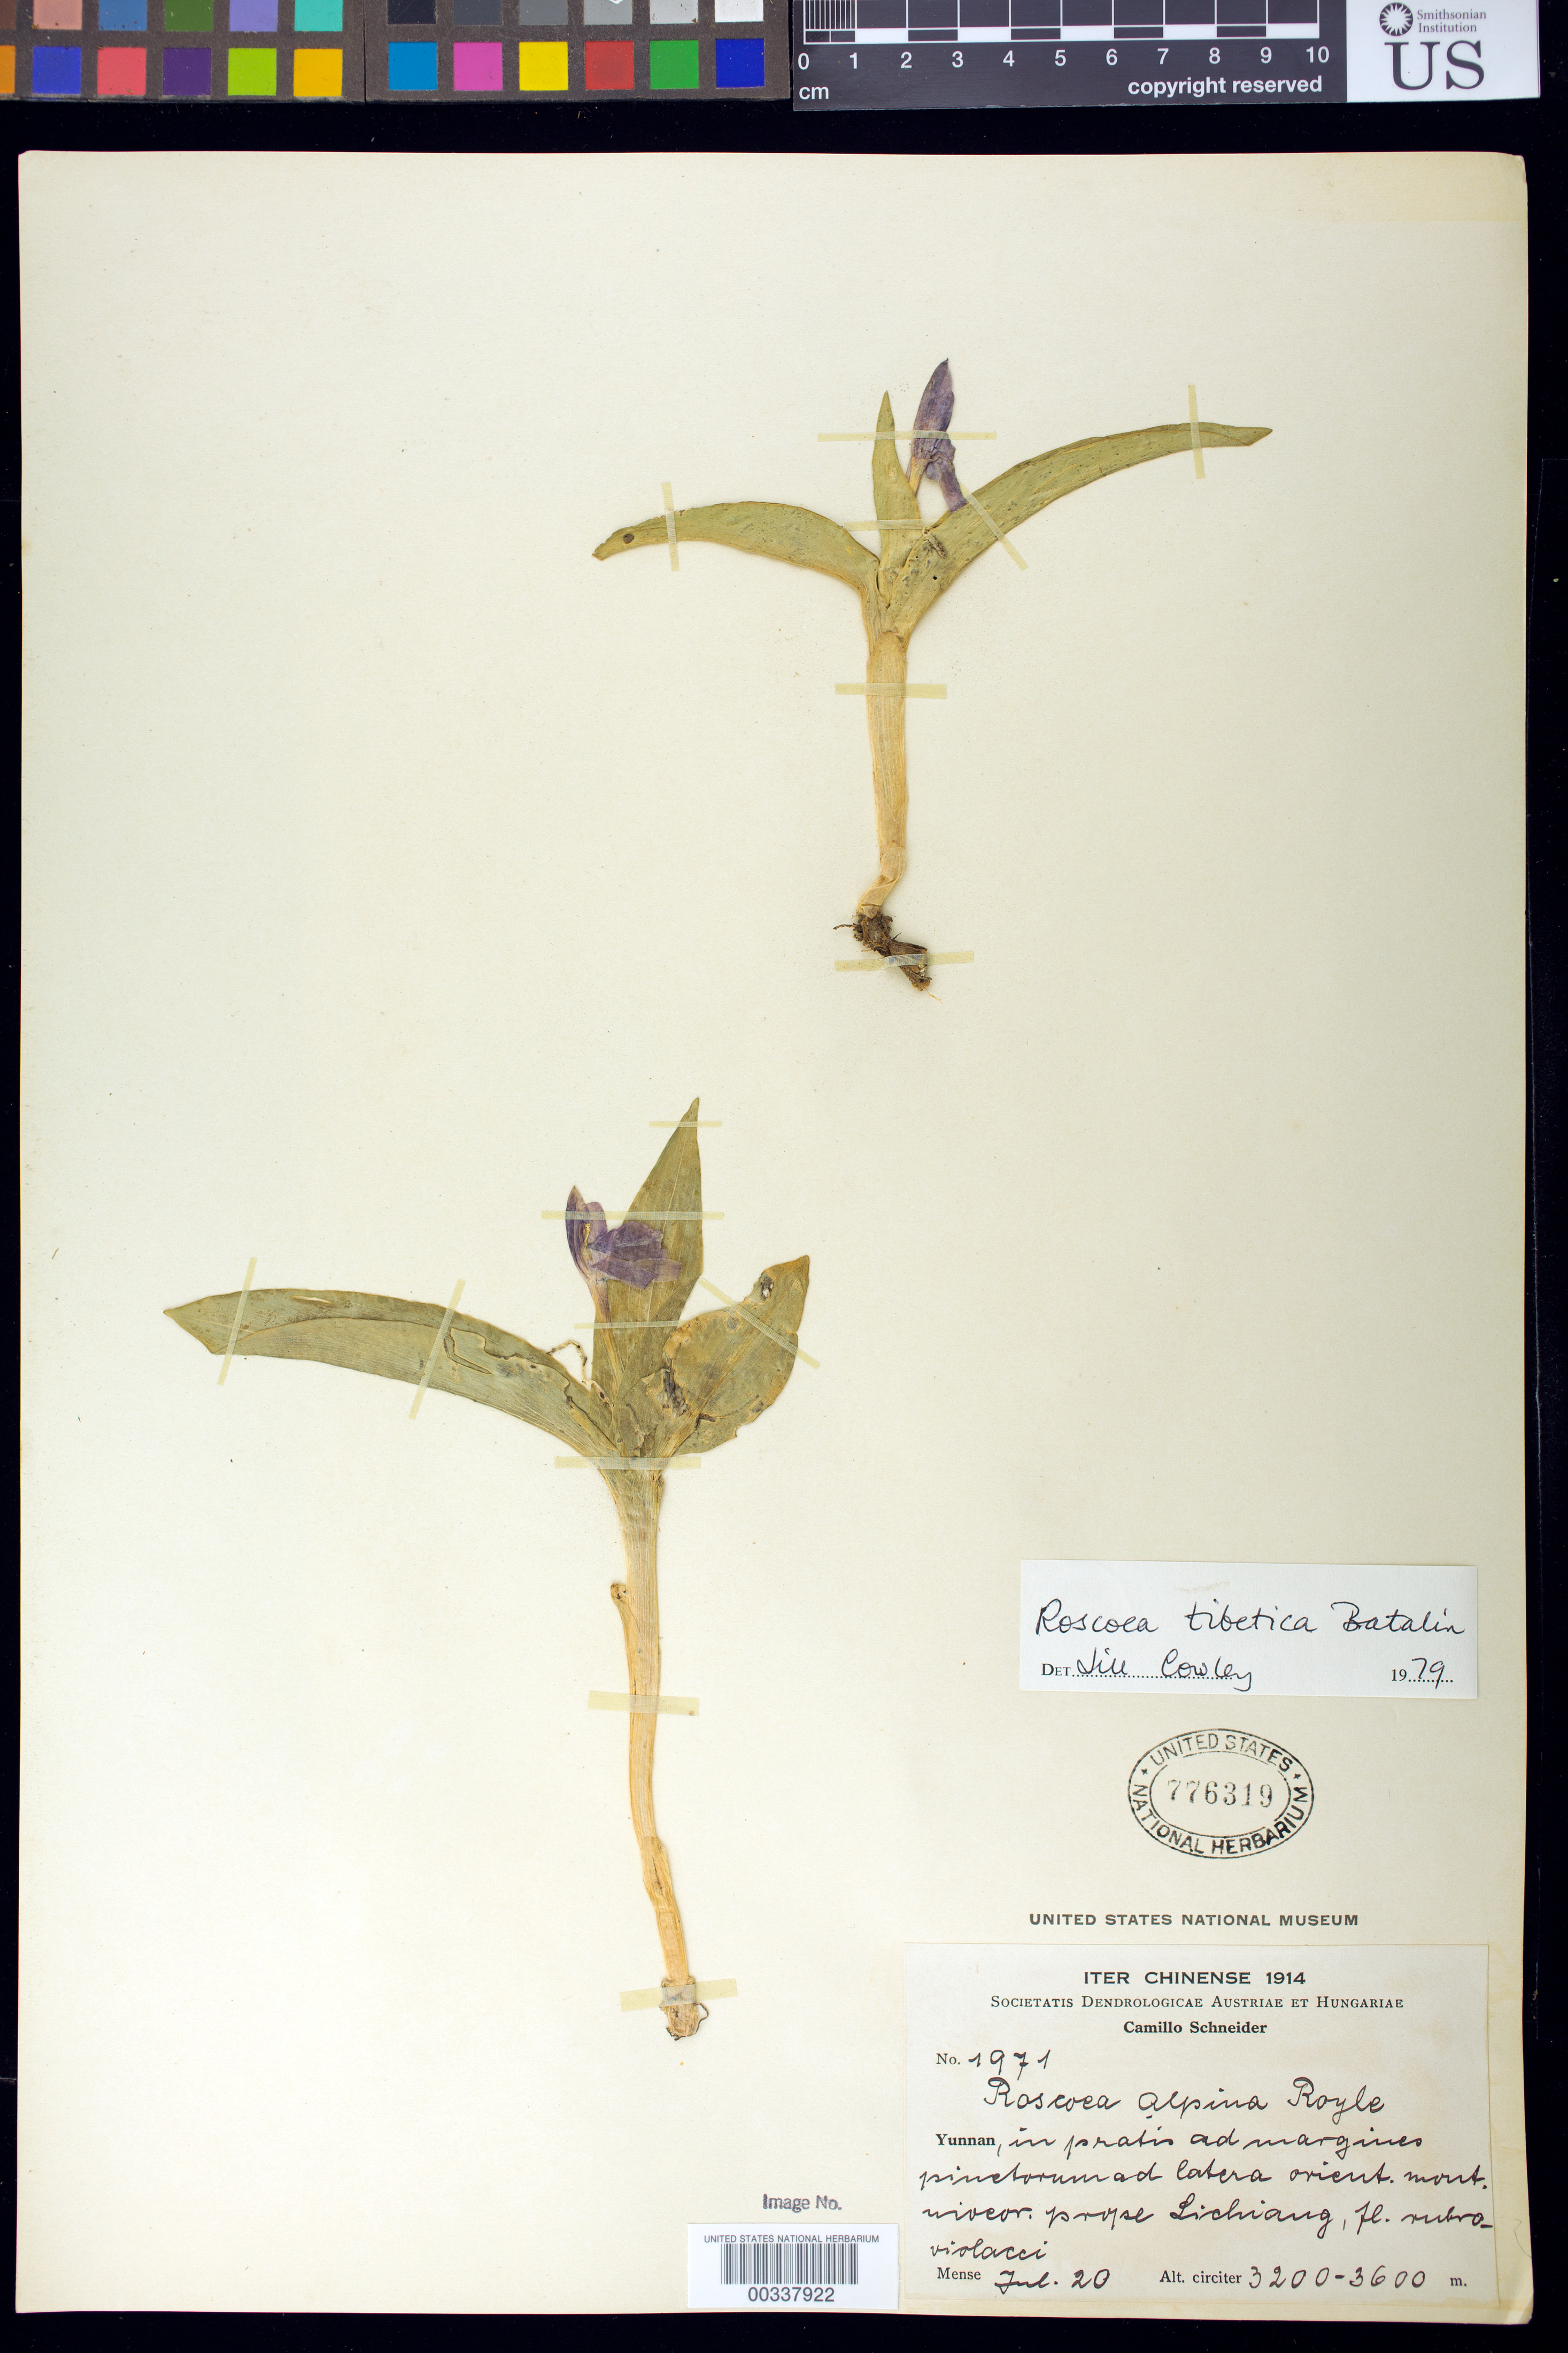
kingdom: Plantae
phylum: Tracheophyta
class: Liliopsida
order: Zingiberales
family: Zingiberaceae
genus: Roscoea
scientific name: Roscoea tibetica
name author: Batalin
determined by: Cowley, J.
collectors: C. K. Schneider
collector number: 1971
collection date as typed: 20 Jul 1914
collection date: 1914-07-20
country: China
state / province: Yunnan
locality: Prope lichiang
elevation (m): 3200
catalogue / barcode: US 776319